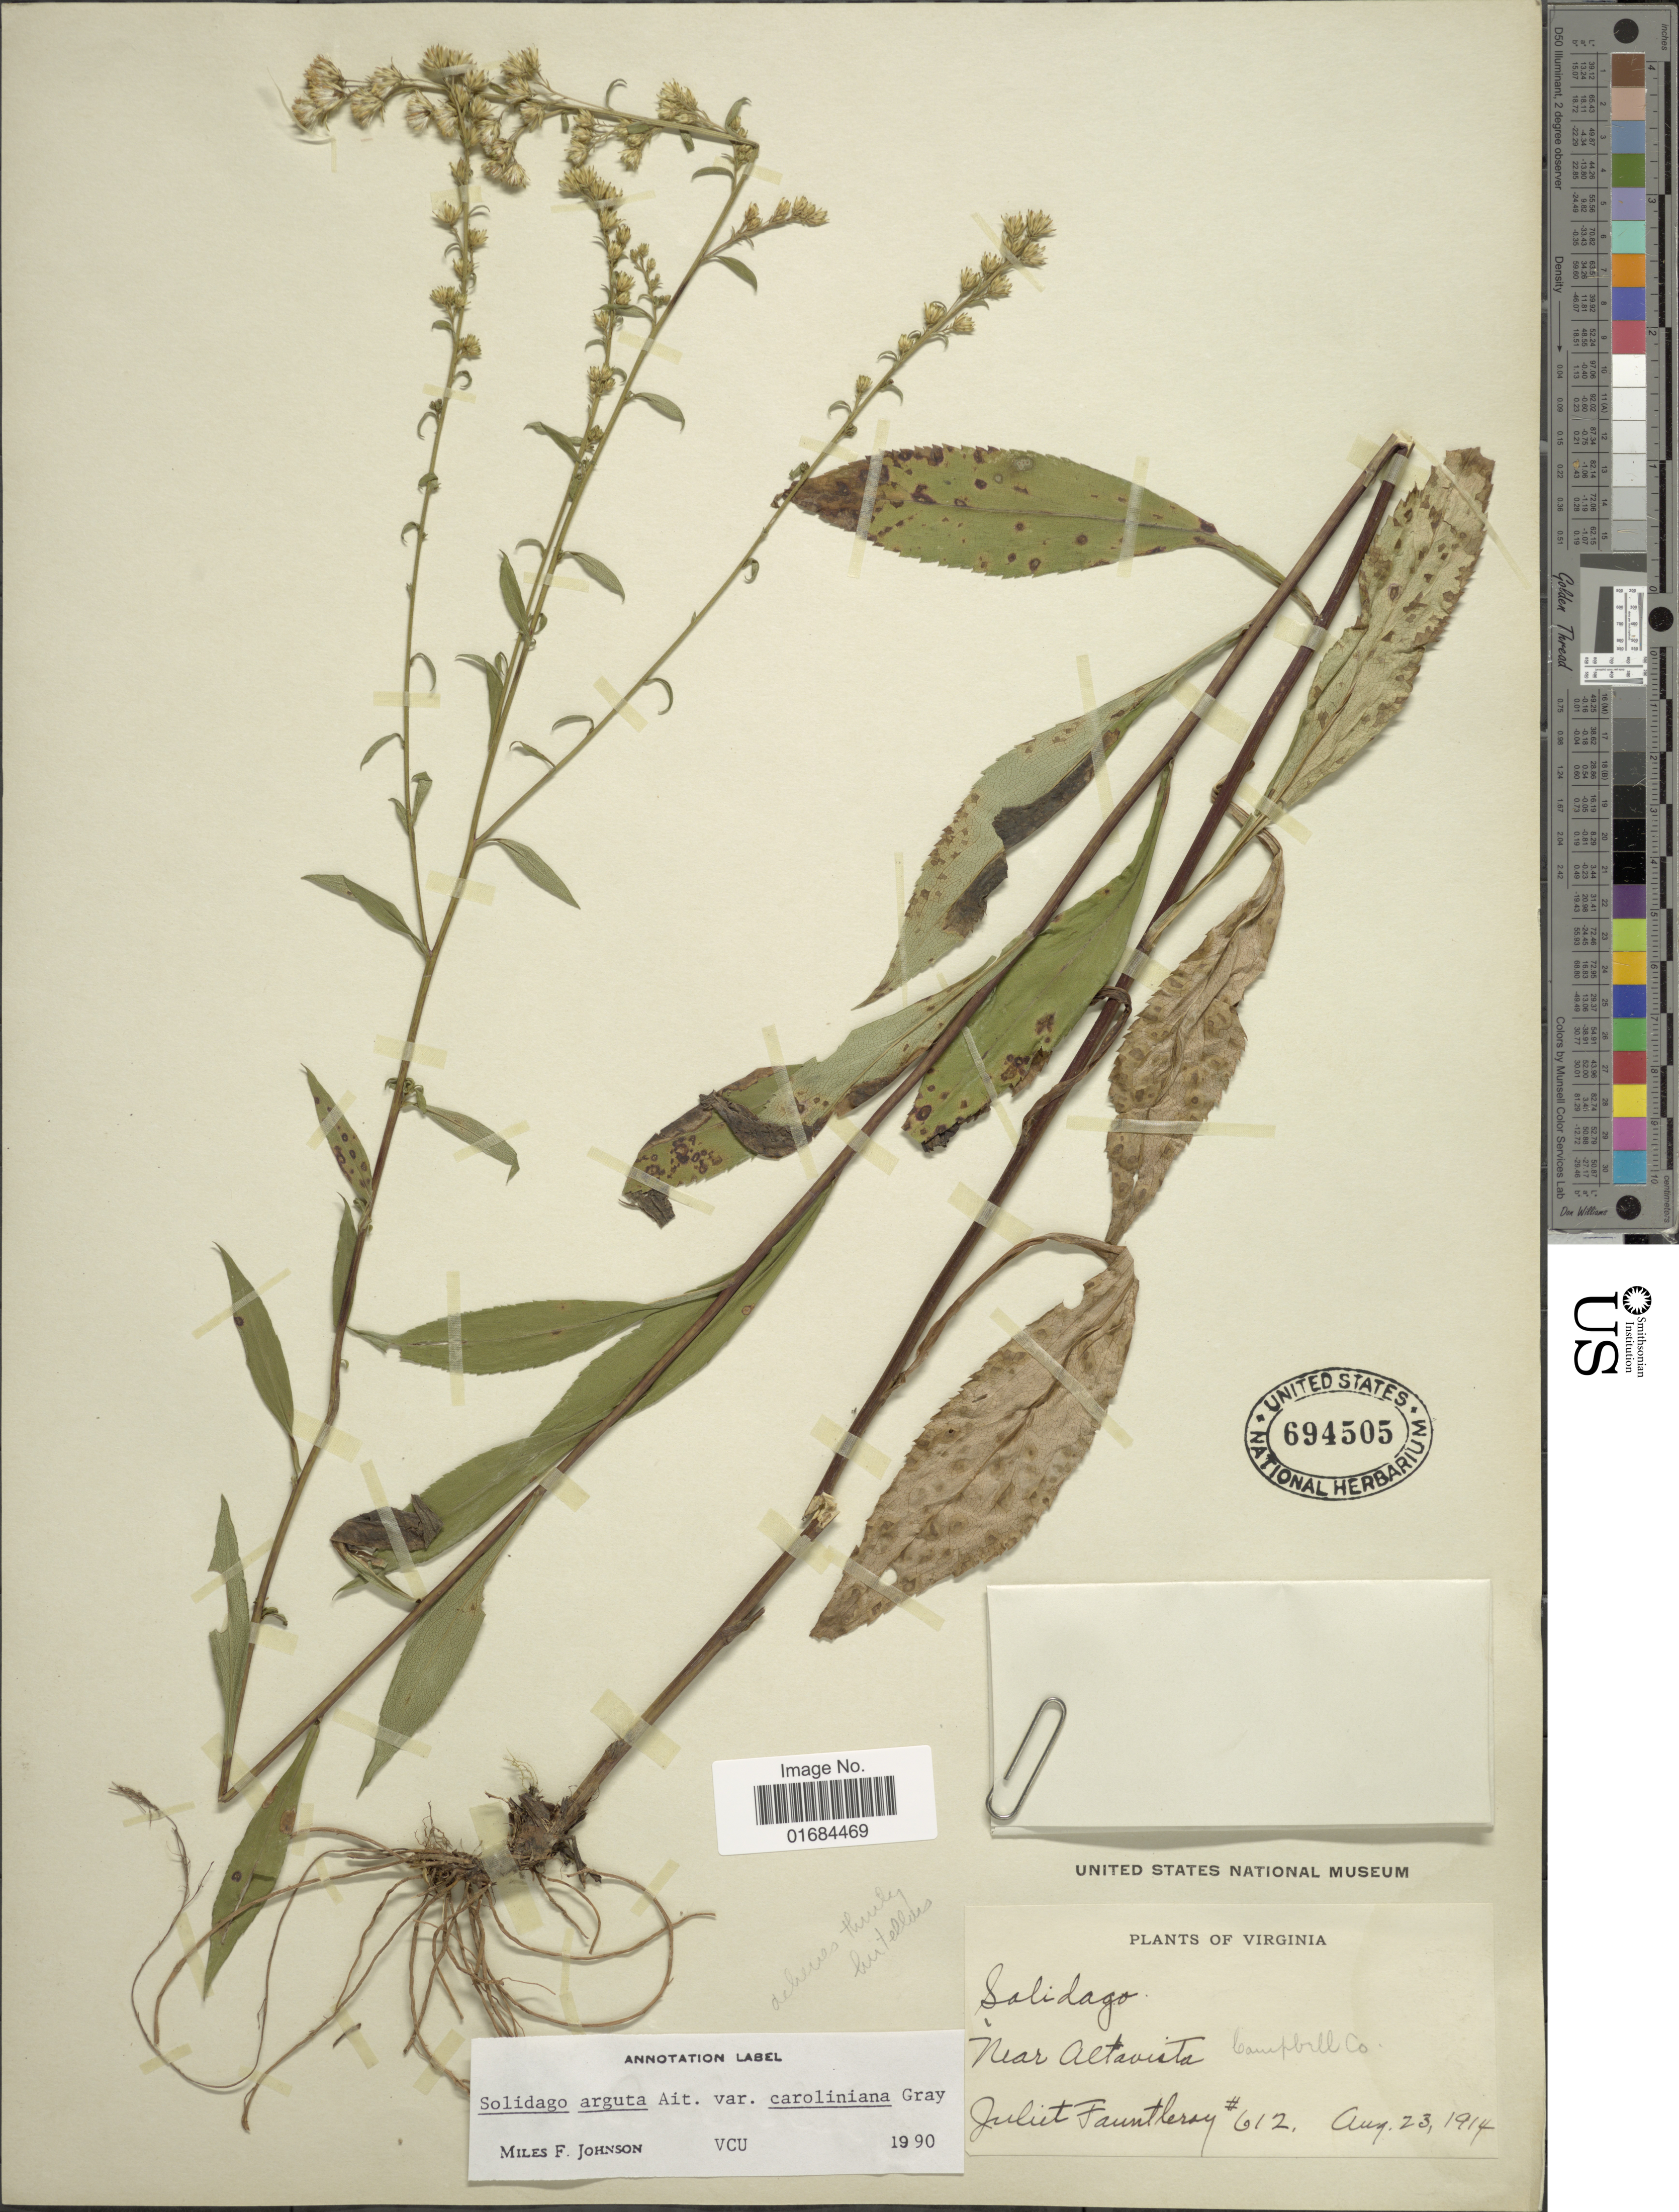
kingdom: Plantae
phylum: Tracheophyta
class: Magnoliopsida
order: Asterales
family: Asteraceae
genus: Solidago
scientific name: Solidago arguta var. caroliniana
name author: A. Gray & et al.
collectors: J. Fauntleroy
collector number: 612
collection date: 1914-08-23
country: United States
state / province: Virginia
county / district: Campbell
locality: Near Altavista, Campbell Co.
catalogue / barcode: US 694505